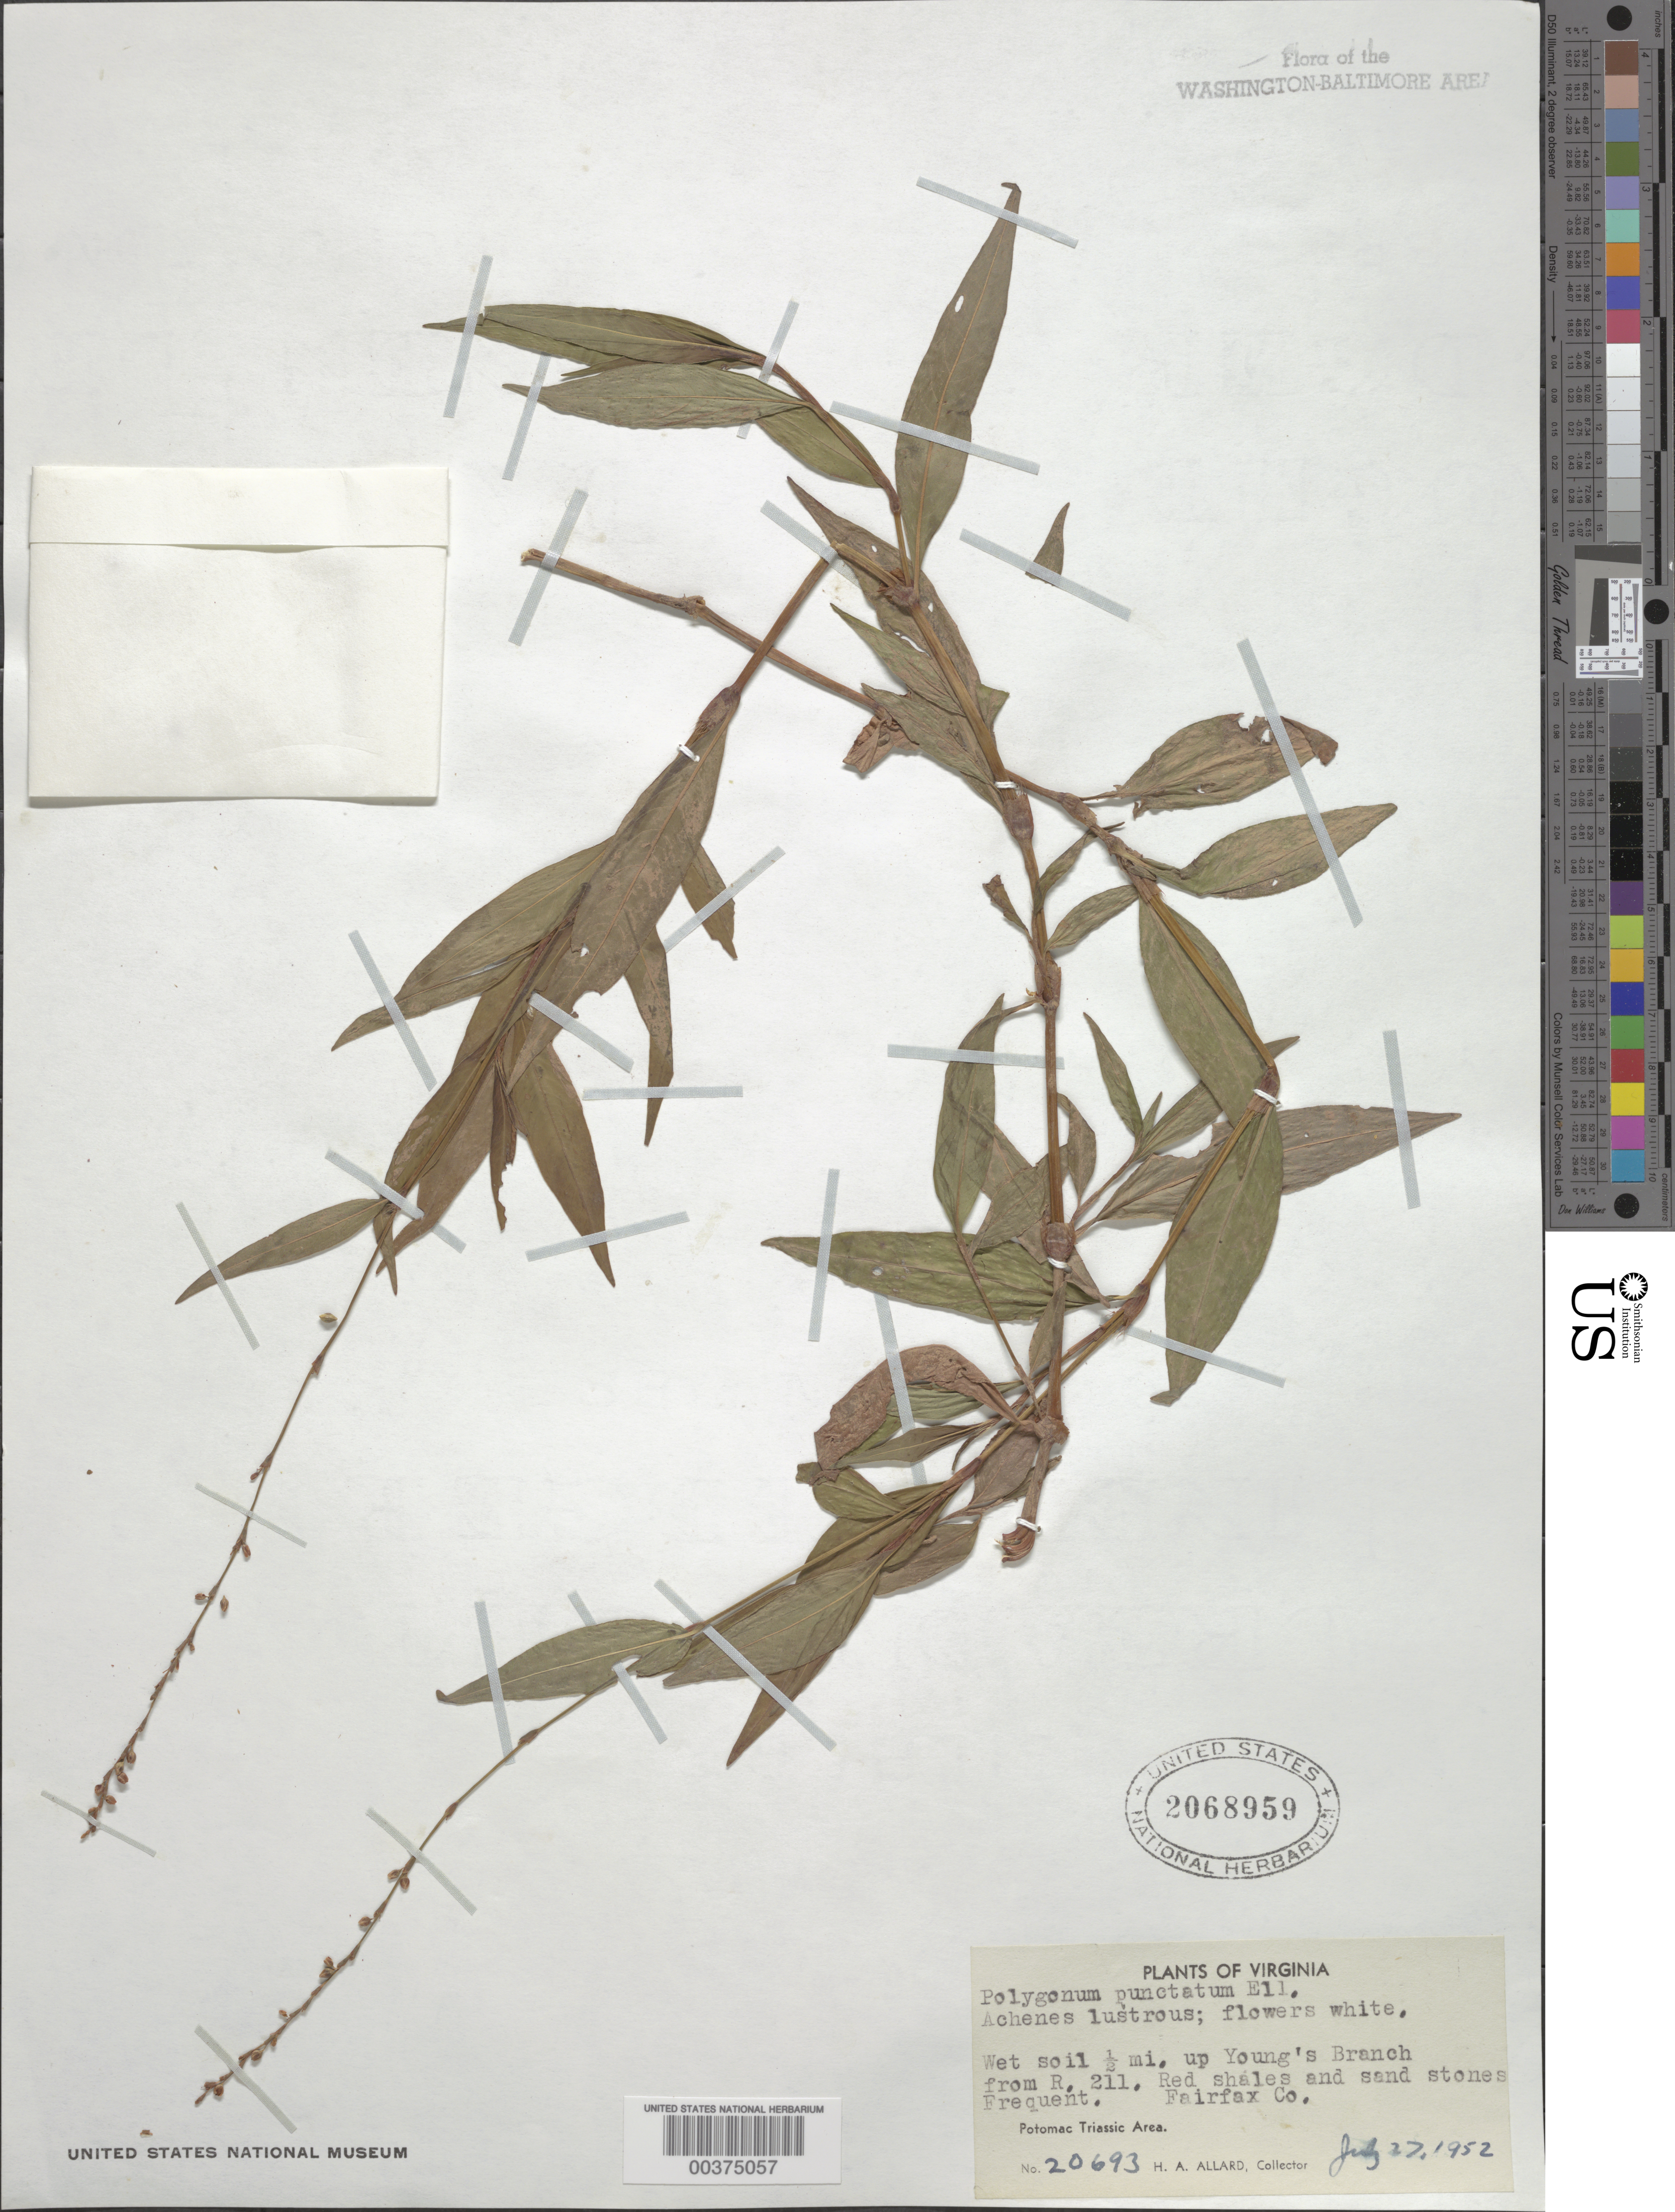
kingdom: Plantae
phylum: Tracheophyta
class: Magnoliopsida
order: Caryophyllales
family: Polygonaceae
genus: Persicaria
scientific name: Persicaria punctata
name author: (Elliott) Small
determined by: Atha, D. E.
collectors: H. A. Allard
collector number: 20693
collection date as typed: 27 Jul 1952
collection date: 1952-07-27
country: United States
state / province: Virginia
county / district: Fairfax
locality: Upstream from Route 211 on Youngs Branch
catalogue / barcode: US 2068959